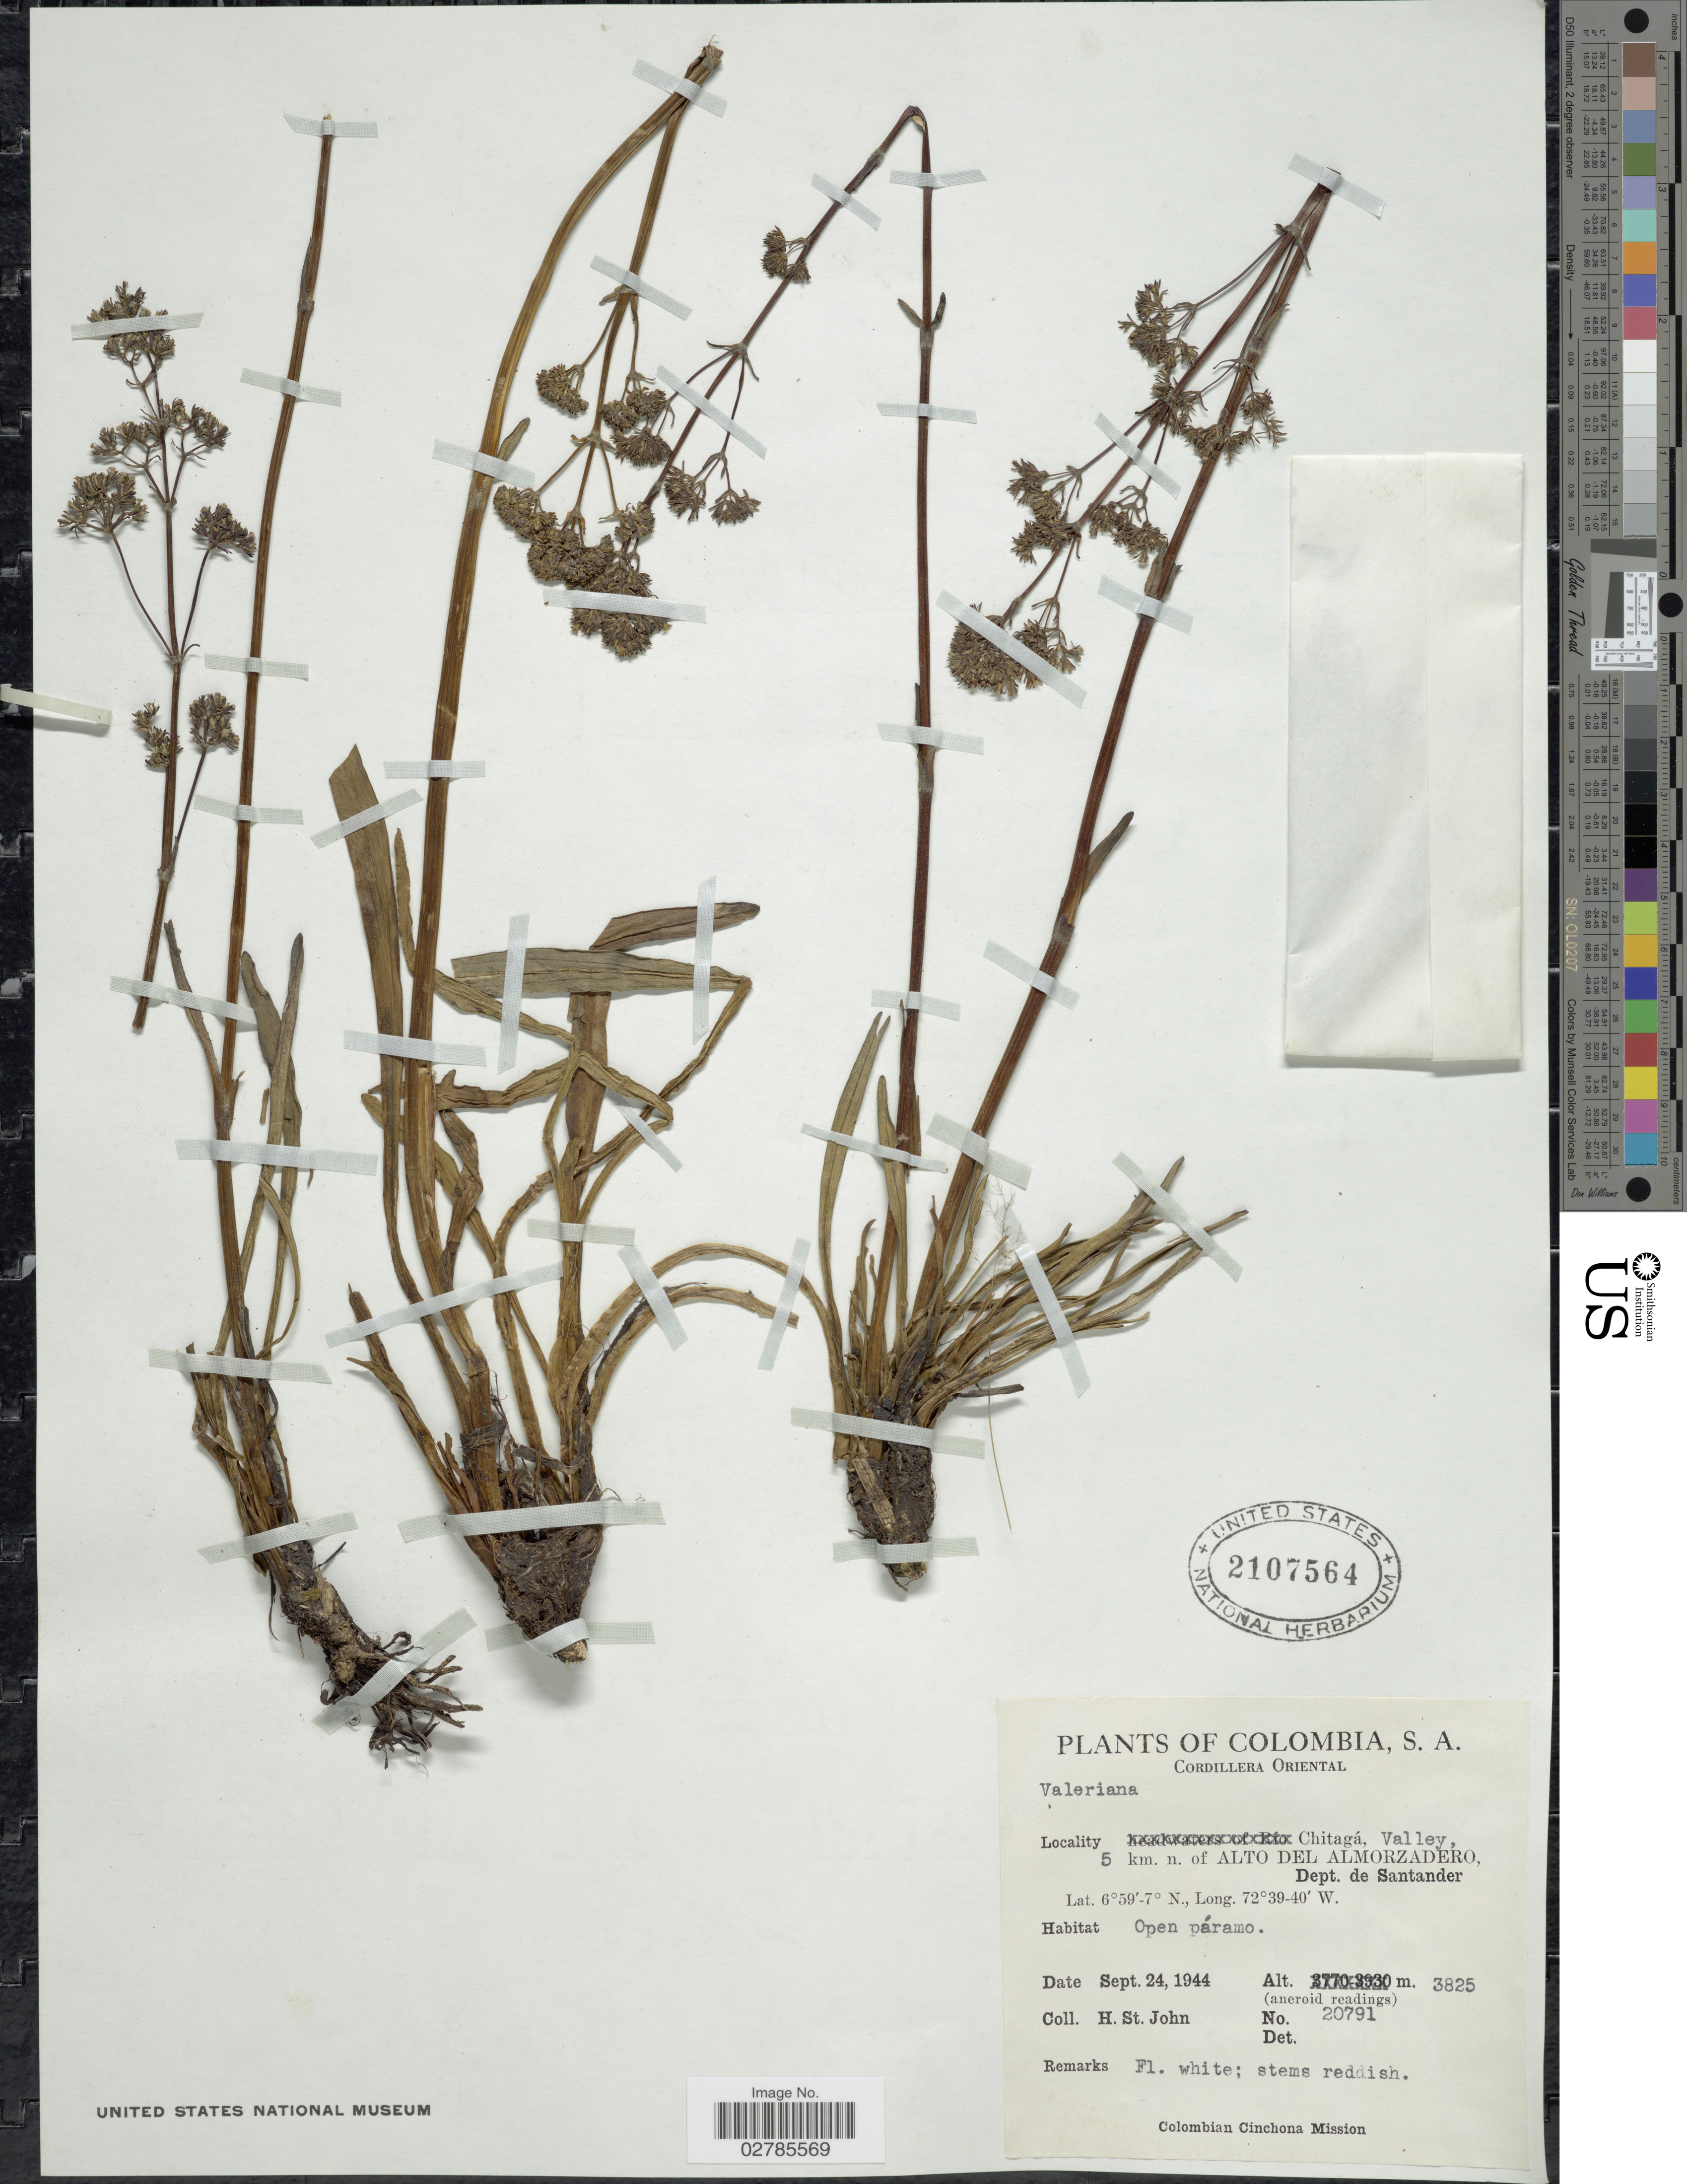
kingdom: Plantae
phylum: Tracheophyta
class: Magnoliopsida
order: Dipsacales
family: Caprifoliaceae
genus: Valeriana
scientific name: Valeriana vetasana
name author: Killip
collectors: H. St. John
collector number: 20791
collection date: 1944-09-24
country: Colombia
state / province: Santander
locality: Chitagá, Valley, 5 km. n. of Alto Del Almorzadero. Dept. de Santander.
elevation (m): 3825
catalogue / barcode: US 2107564